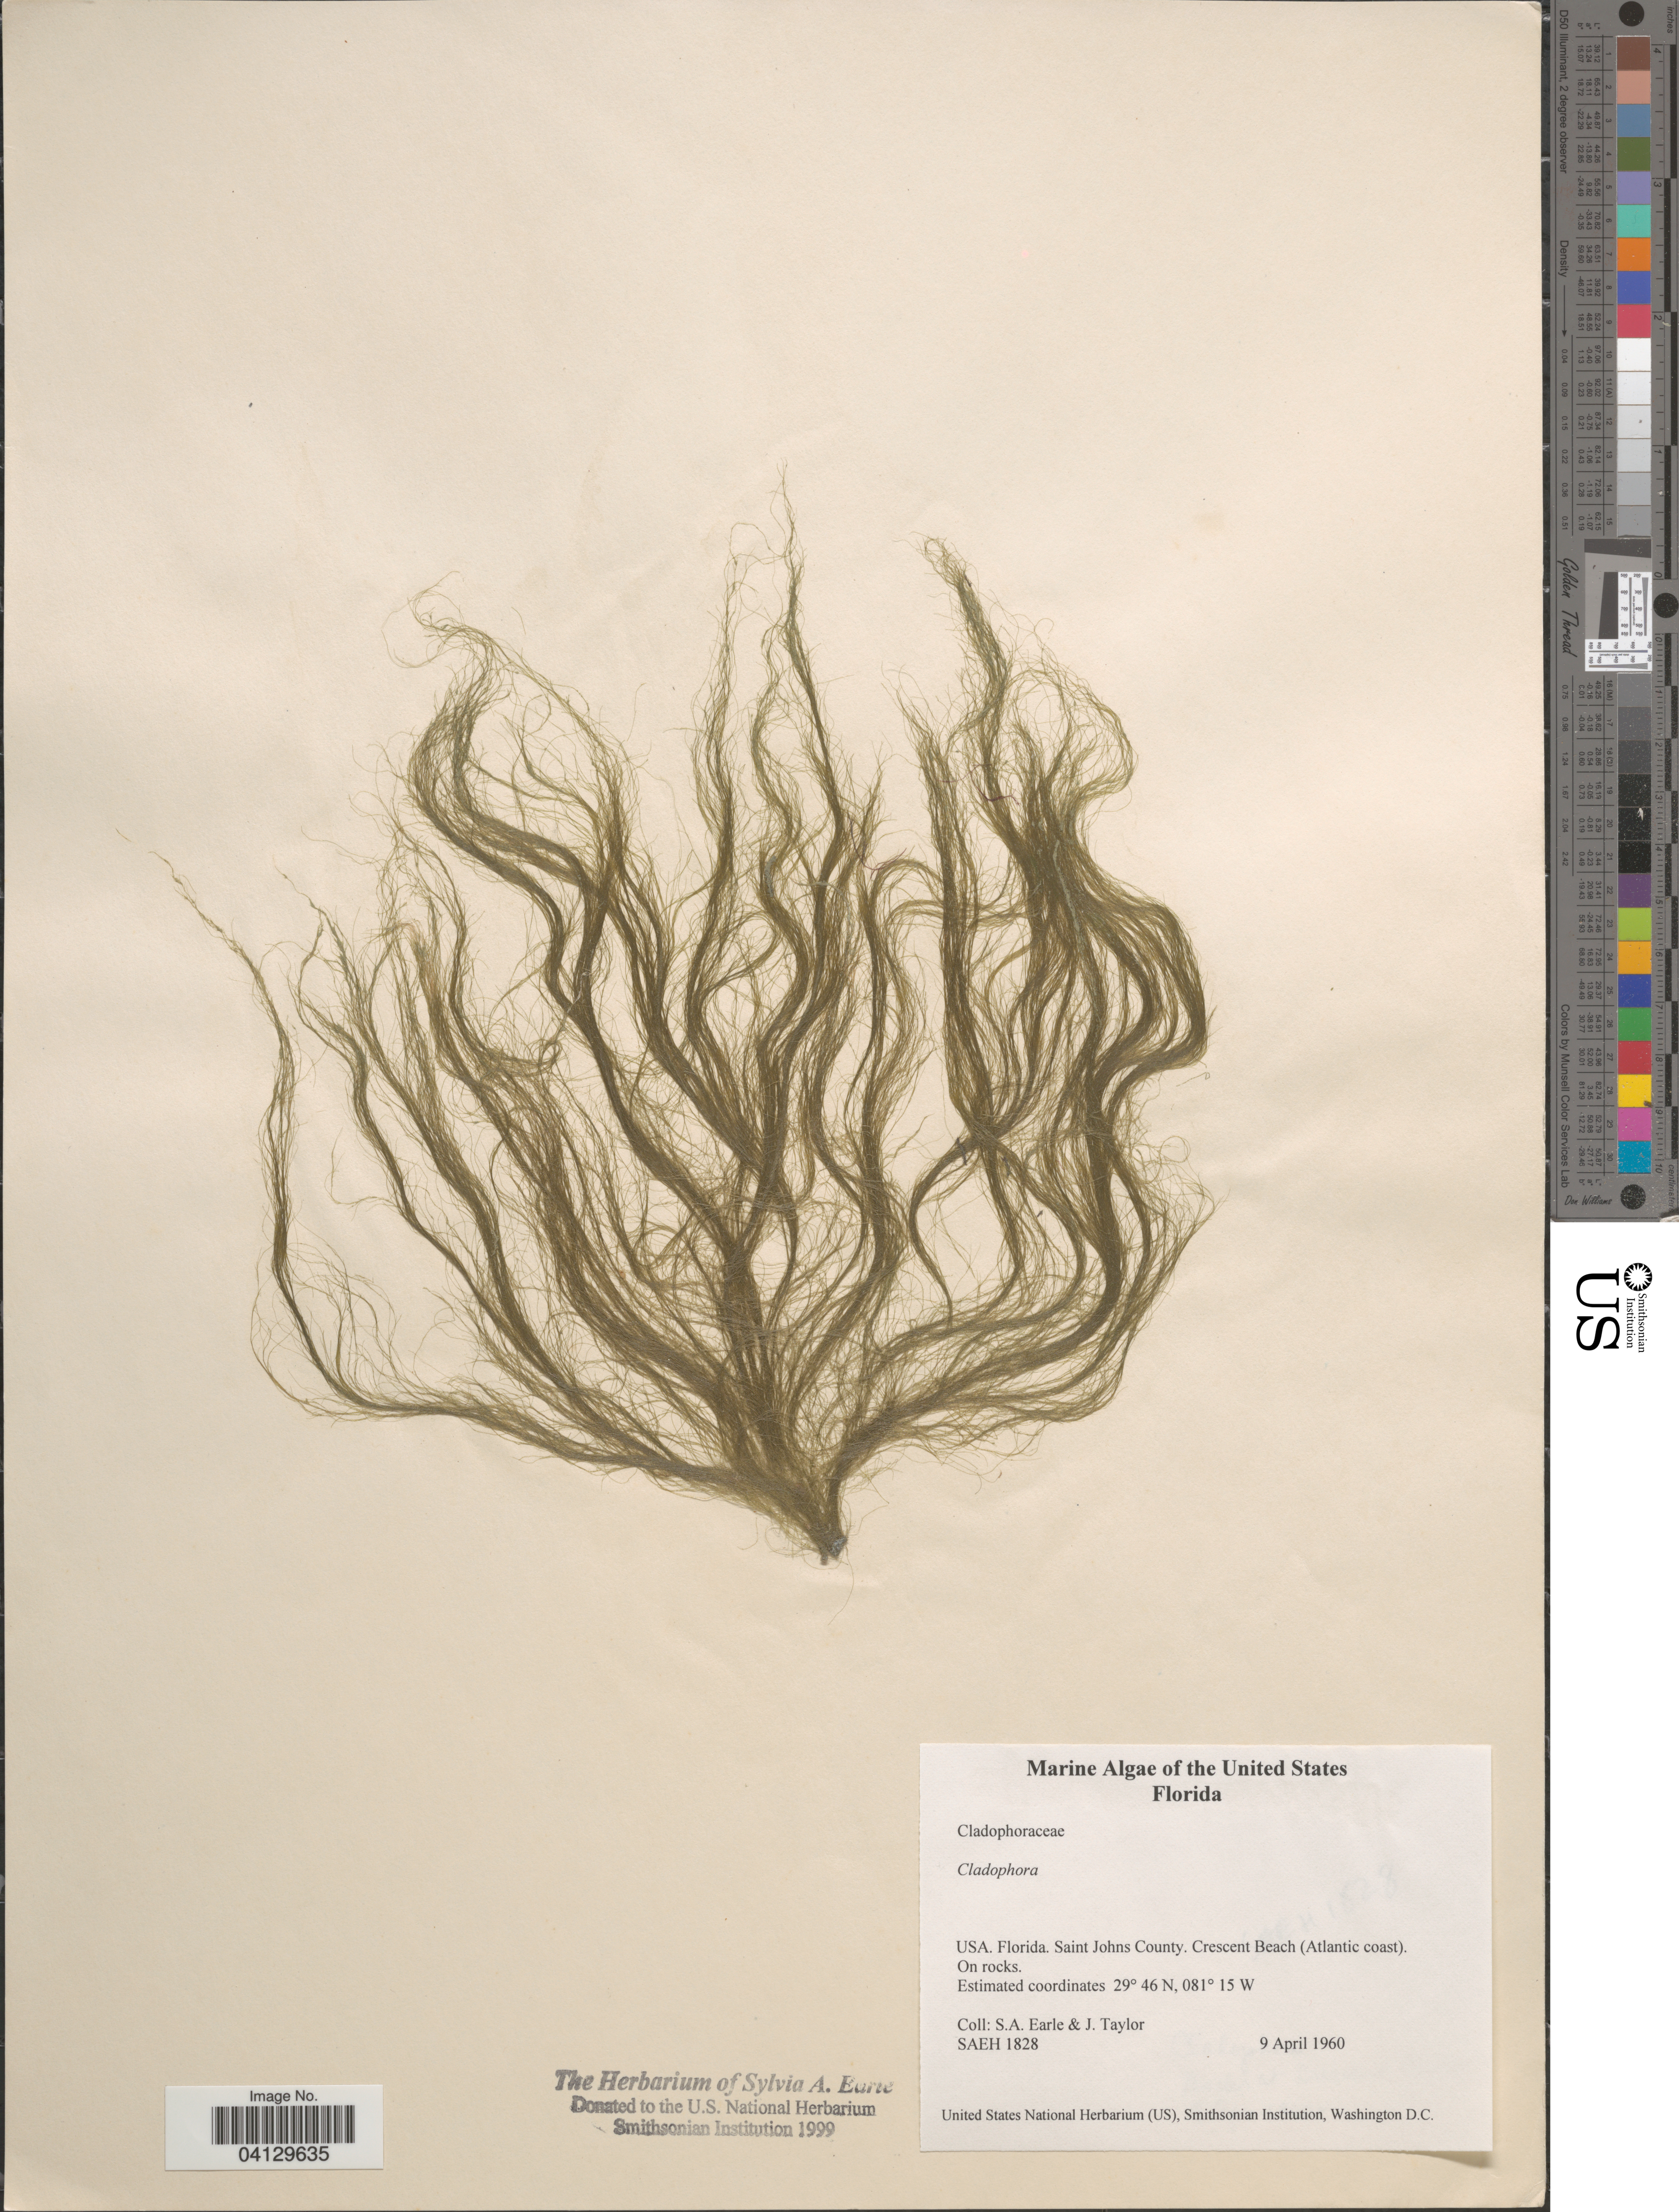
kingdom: Plantae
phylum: Chlorophyta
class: Ulvophyceae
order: Cladophorales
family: Cladophoraceae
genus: Cladophora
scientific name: Cladophora sp.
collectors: S. A. Earle & J. Taylor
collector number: SAEH1828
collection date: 1960-04-09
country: United States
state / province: Florida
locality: Saint Johns County. Crescent Beach (Atlantic coast).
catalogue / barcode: US 328998